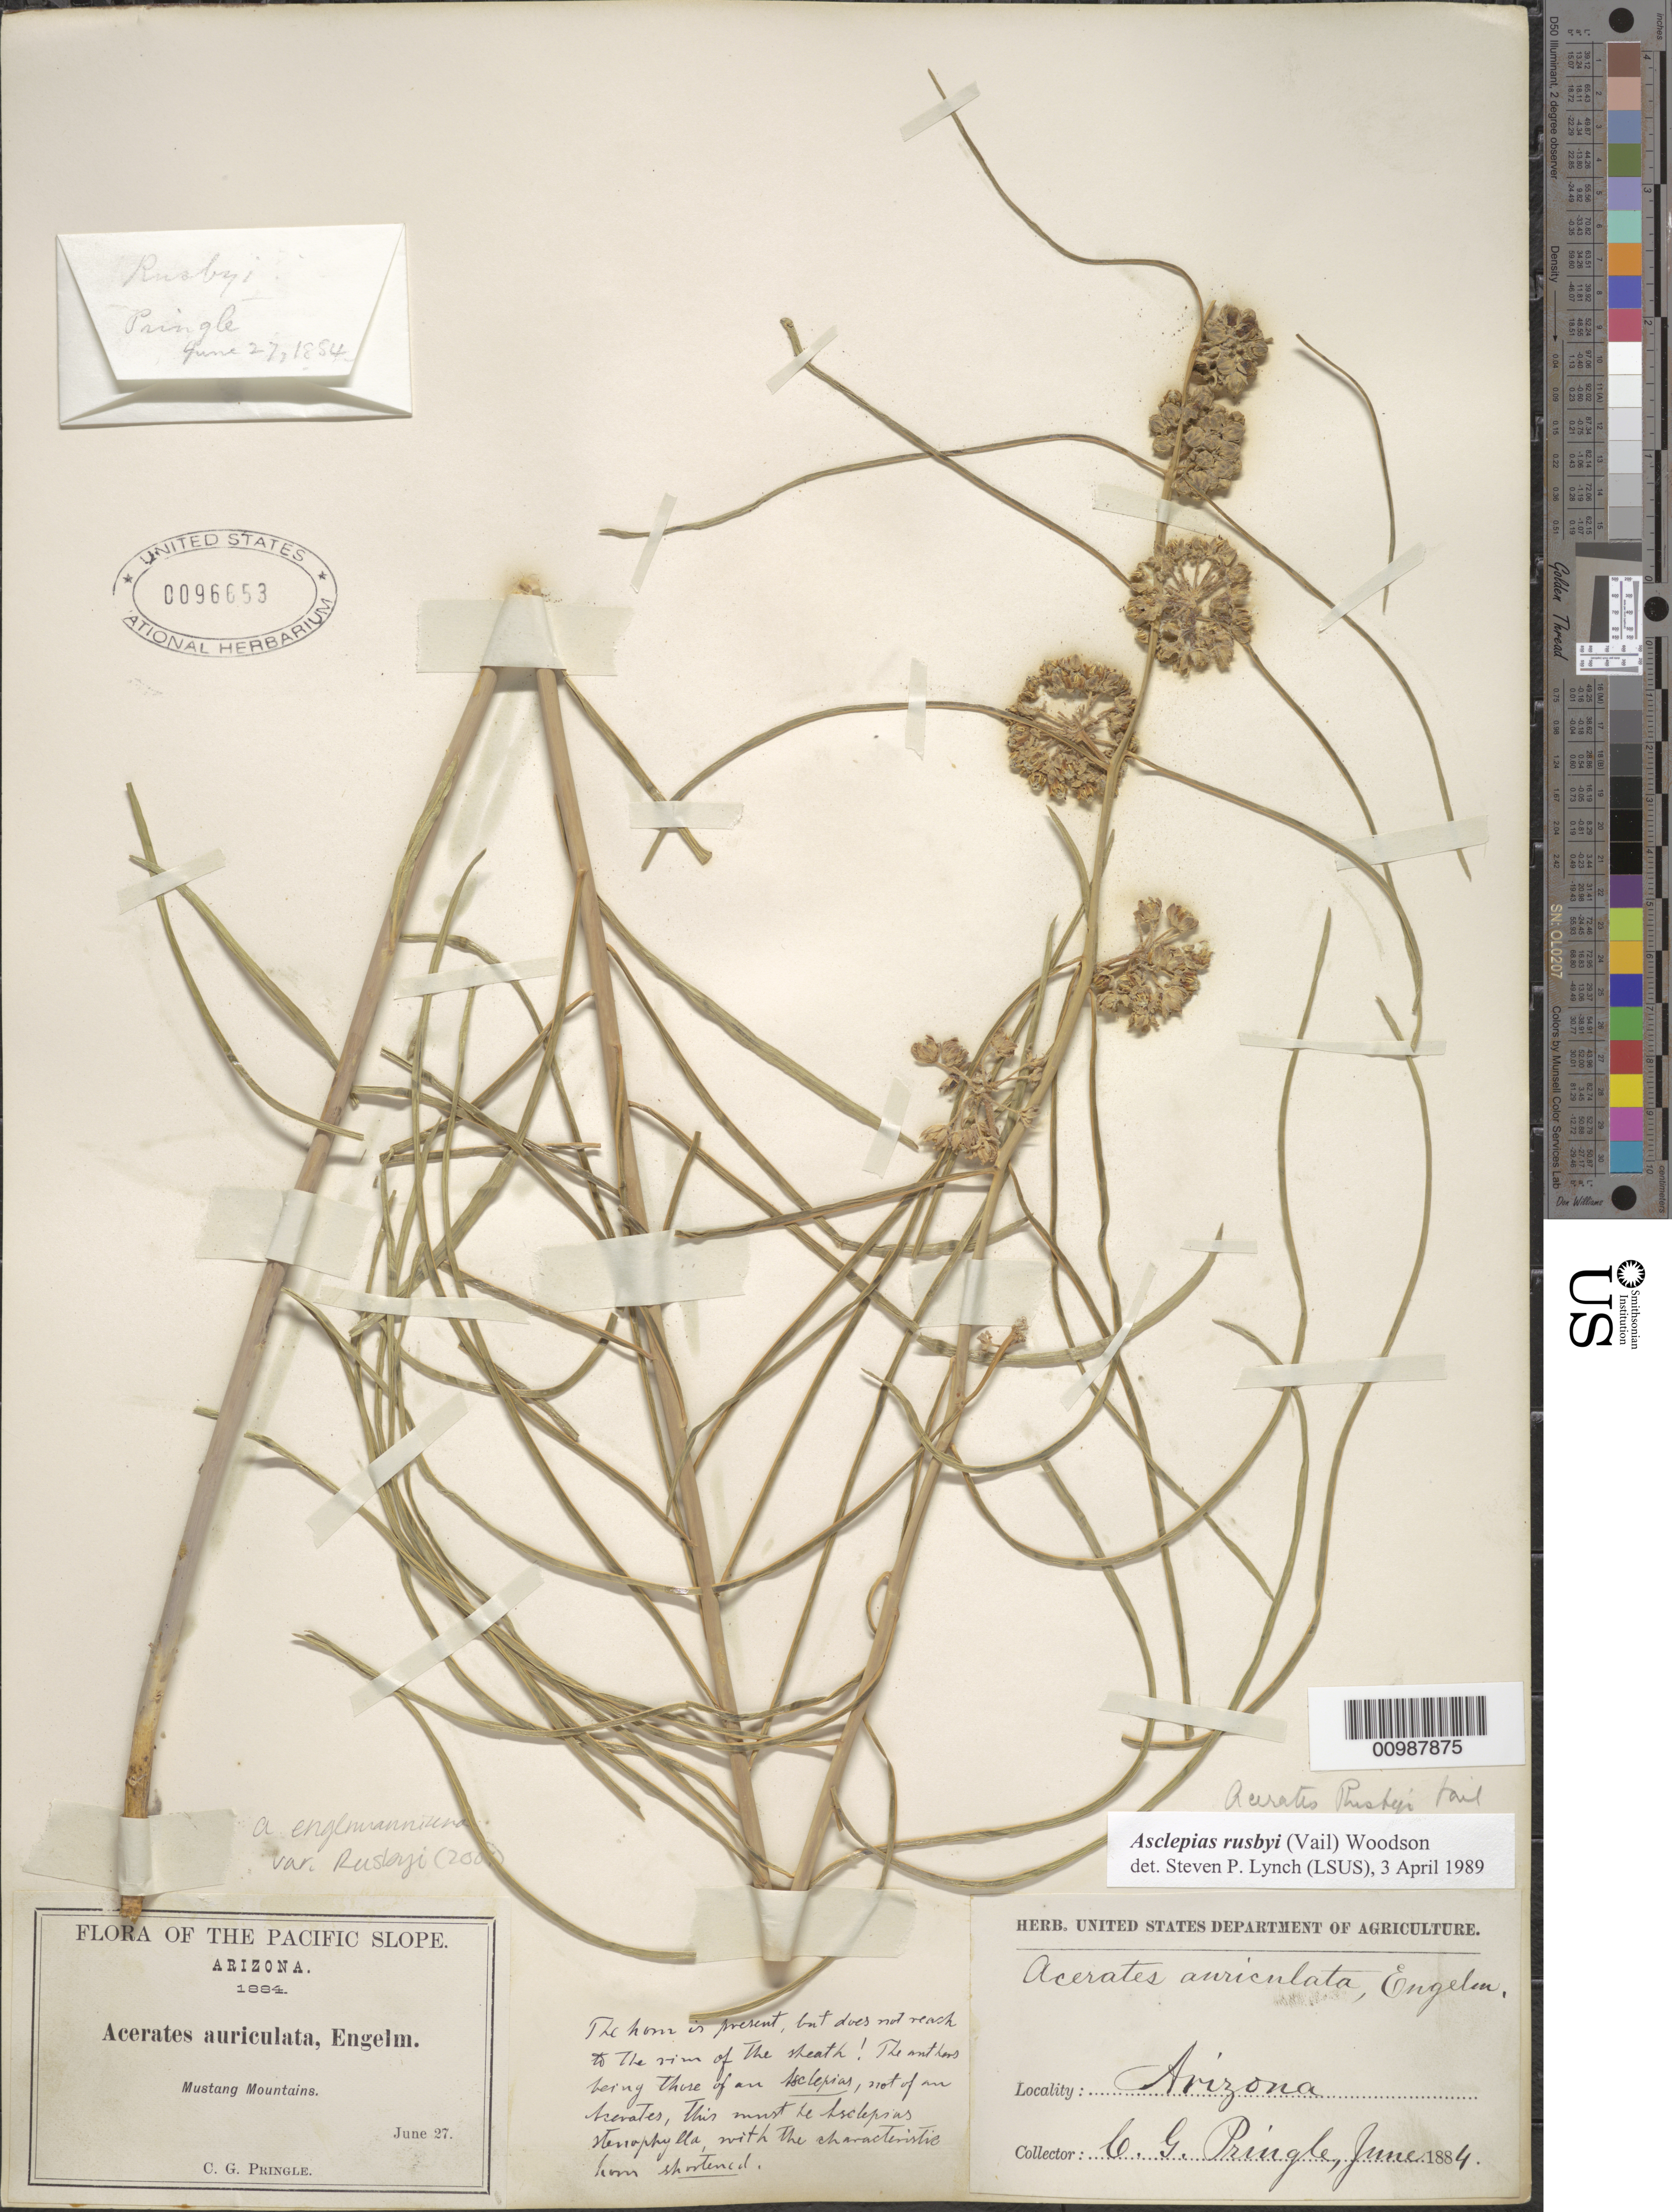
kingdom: Plantae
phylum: Tracheophyta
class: Magnoliopsida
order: Gentianales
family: Apocynaceae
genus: Asclepias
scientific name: Asclepias engelmanniana var. rusbyi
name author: (Vail) Kearney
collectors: C. G. Pringle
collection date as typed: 27 Jun 1884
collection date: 1884-06-27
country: United States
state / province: Arizona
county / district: Santa Cruz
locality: Mustang Mountains.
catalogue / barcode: US 9653